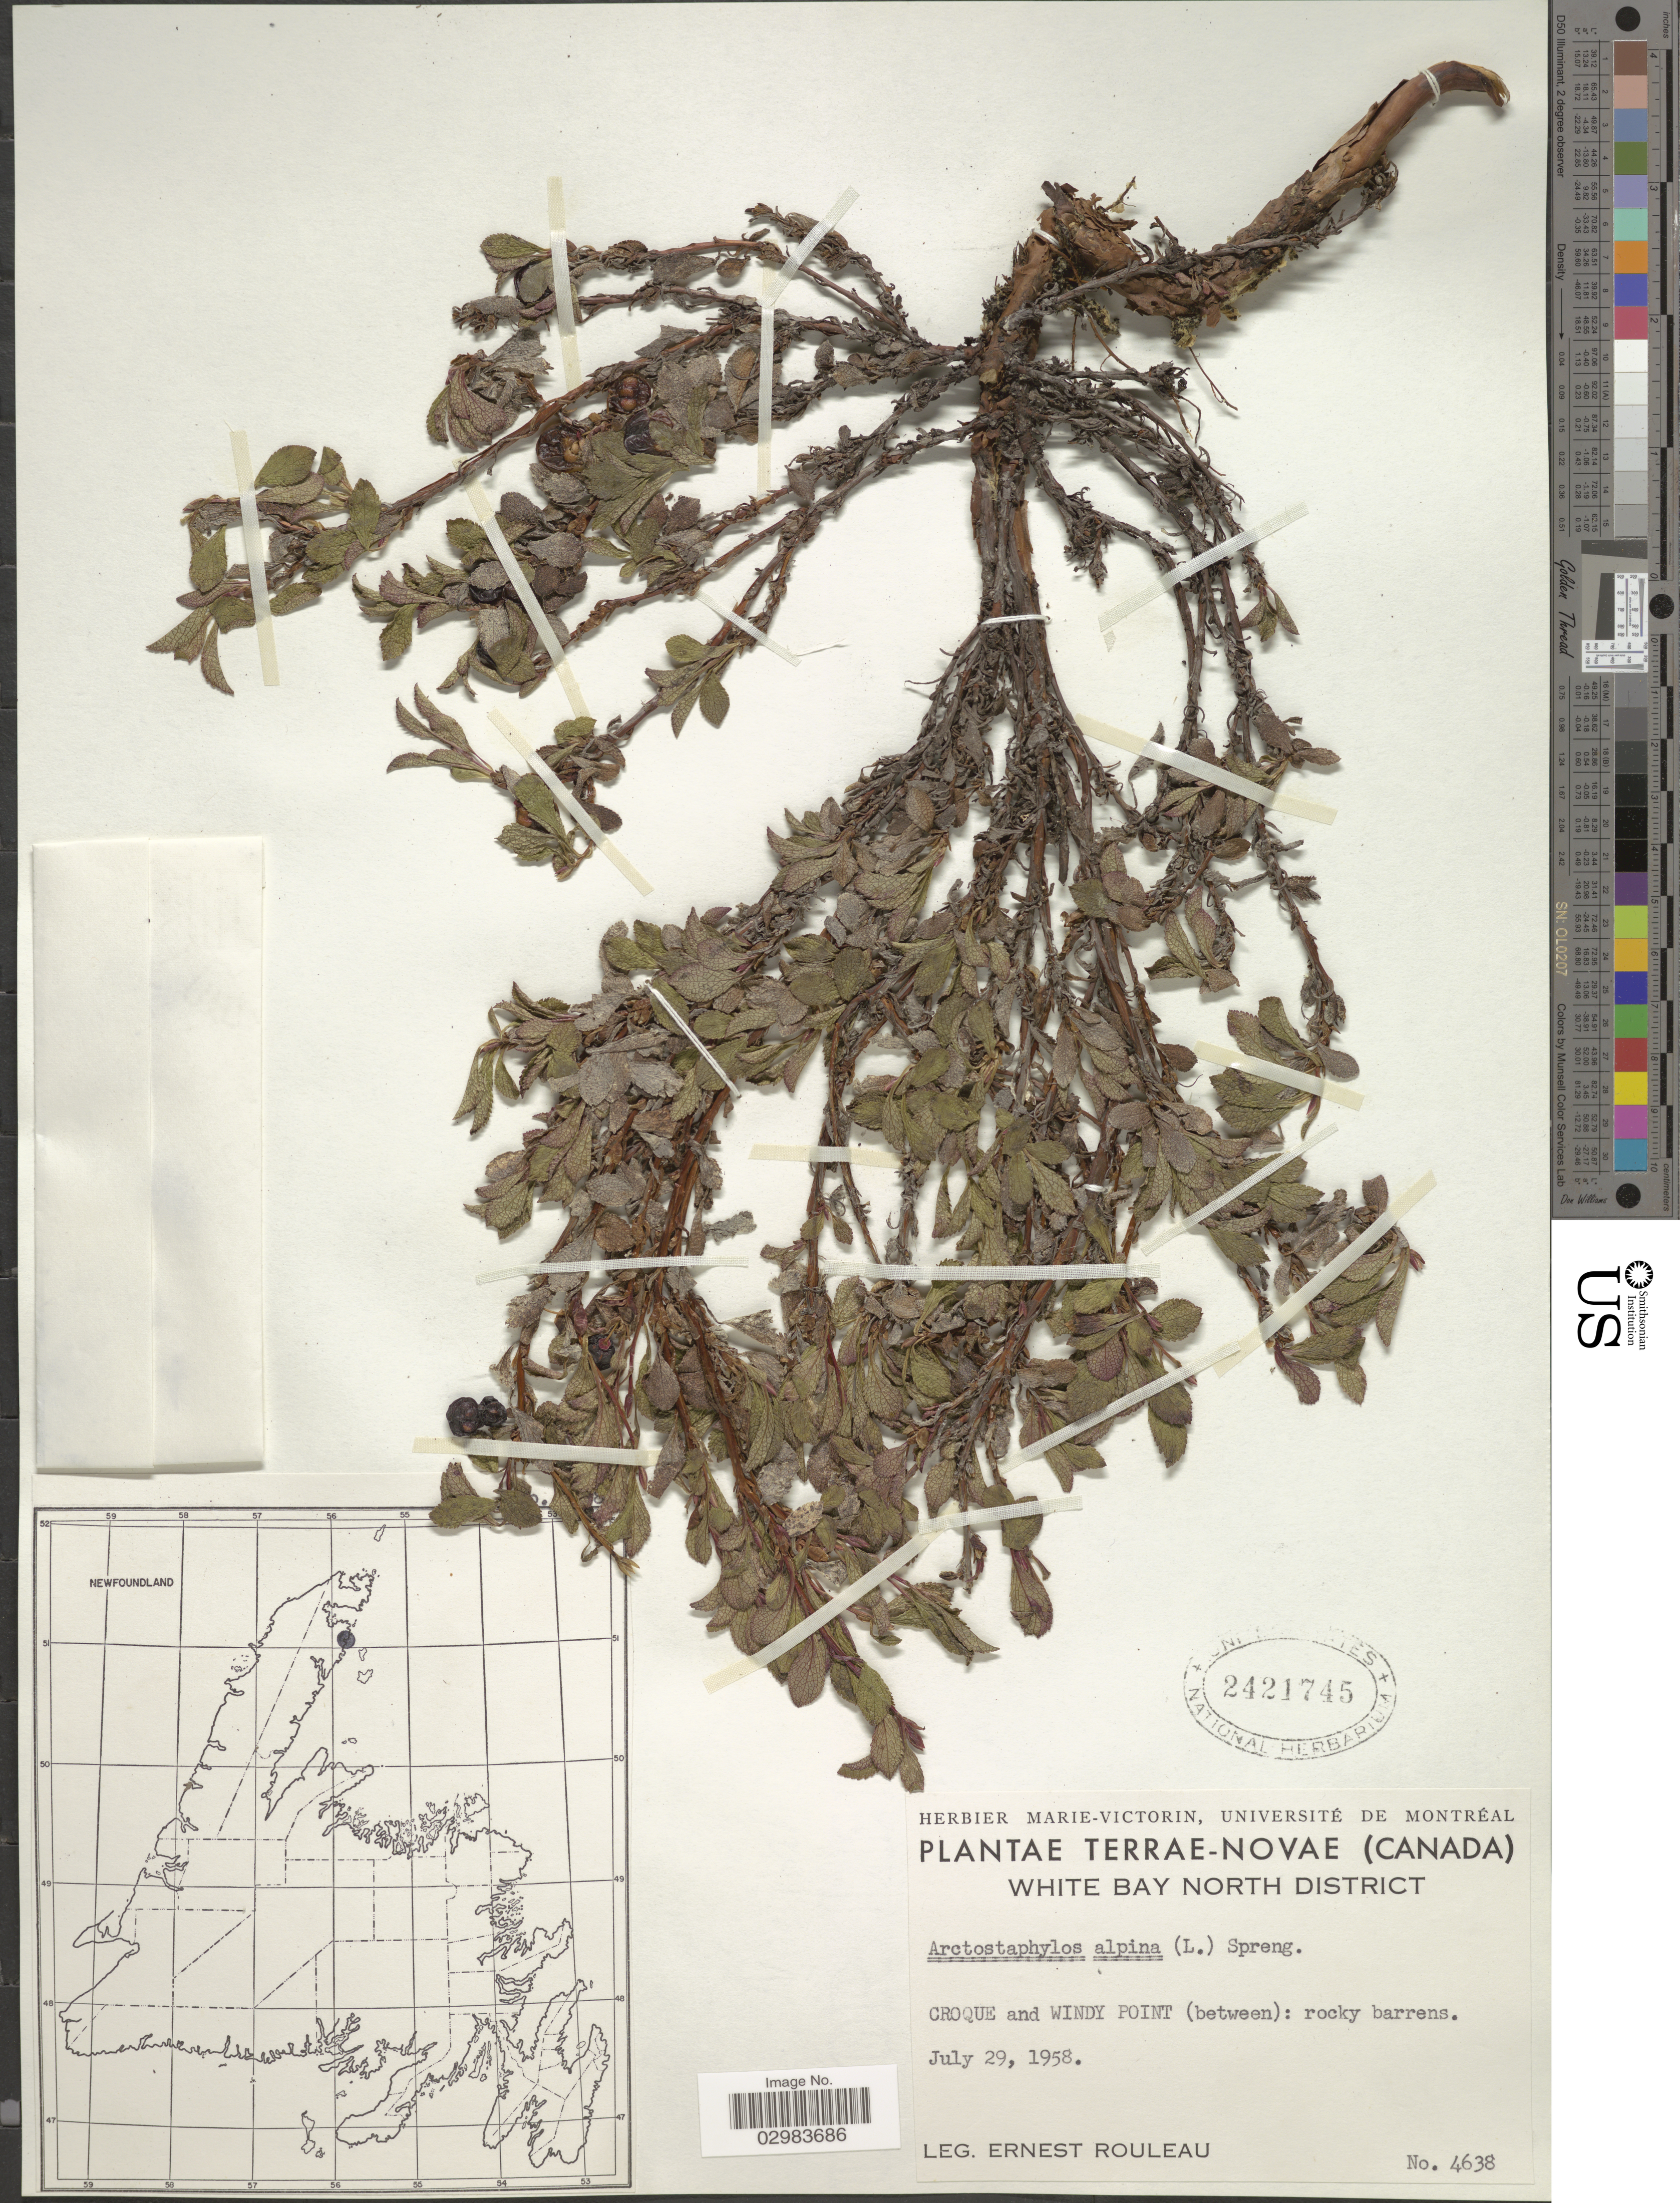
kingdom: Plantae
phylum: Tracheophyta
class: Magnoliopsida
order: Ericales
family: Ericaceae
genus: Arctostaphylos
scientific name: Arctostaphylos alpina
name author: (L.) Spreng.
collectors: E. Rouleau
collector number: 4638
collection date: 1958-07-29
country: Canada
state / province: Newfoundland and Labrador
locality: Terrae-Novae. White Bay North District. Croque and Windy Point (between): rocky barrens.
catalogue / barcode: US 2421745